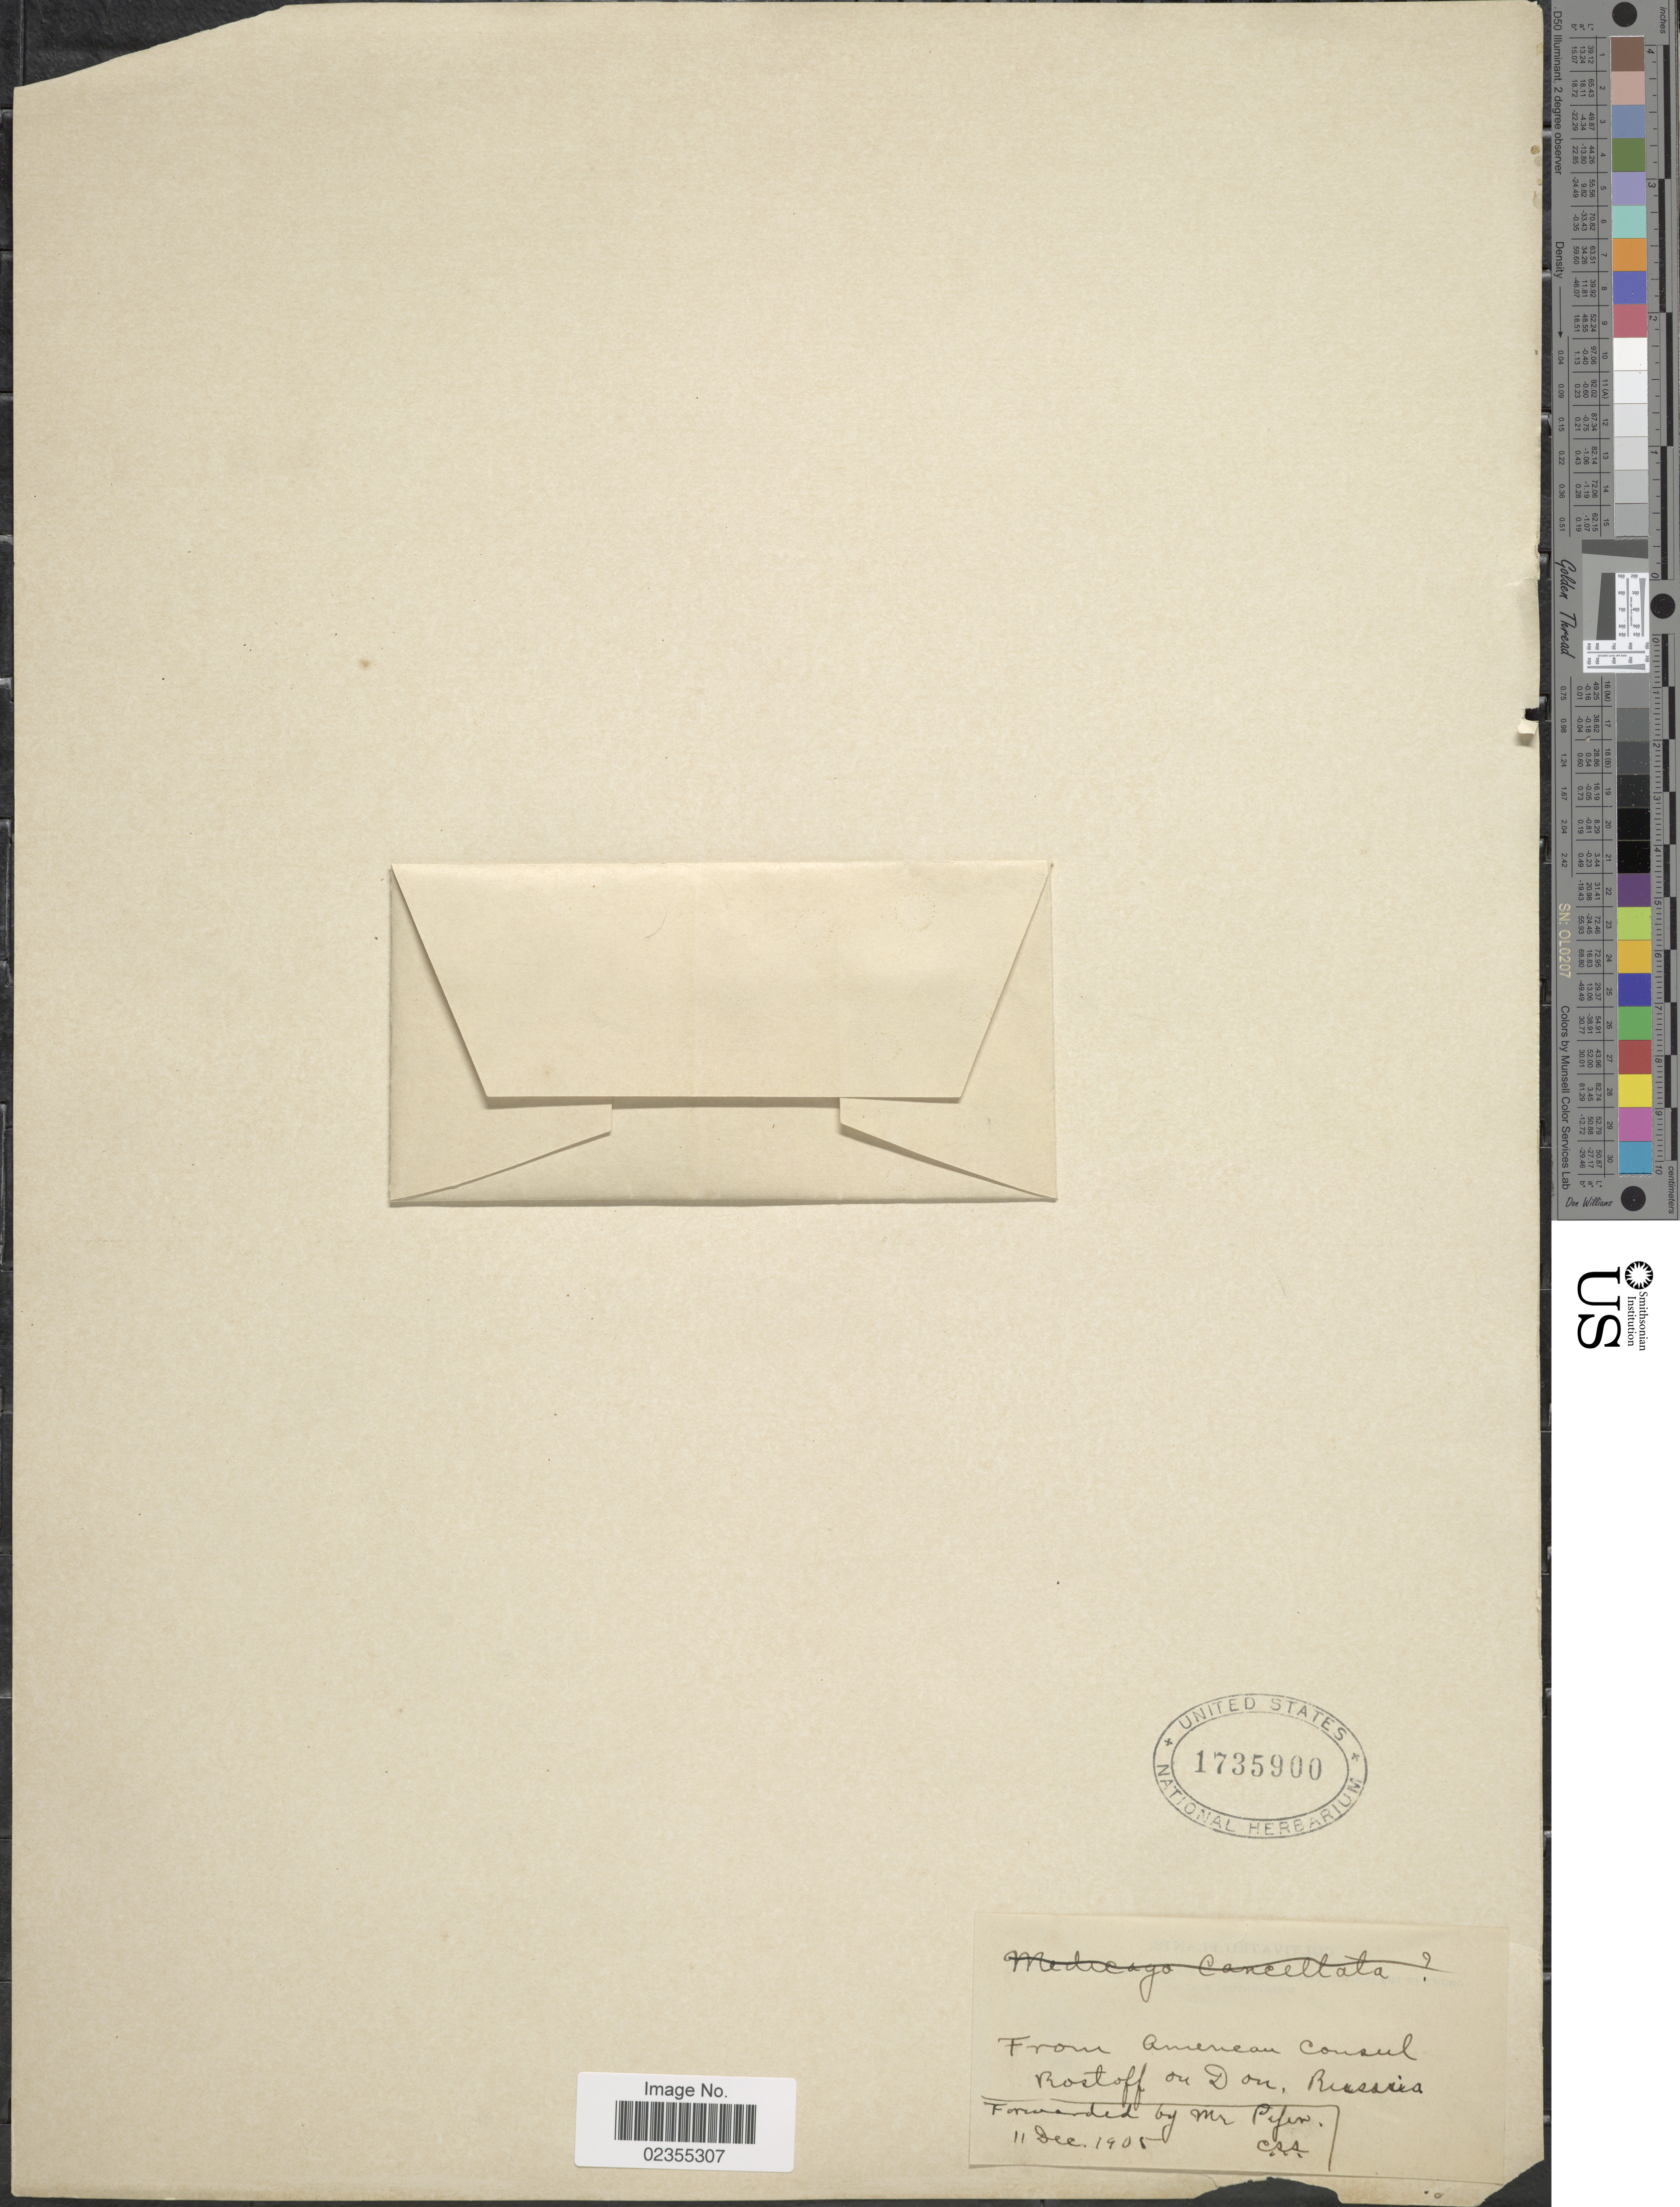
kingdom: Plantae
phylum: Tracheophyta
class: Magnoliopsida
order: Fabales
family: Fabaceae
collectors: C. S. S.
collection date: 1905-12-11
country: Russian Federation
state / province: Rostov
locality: From Amenean Consul, Rostov-on-Don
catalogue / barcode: US 1735900